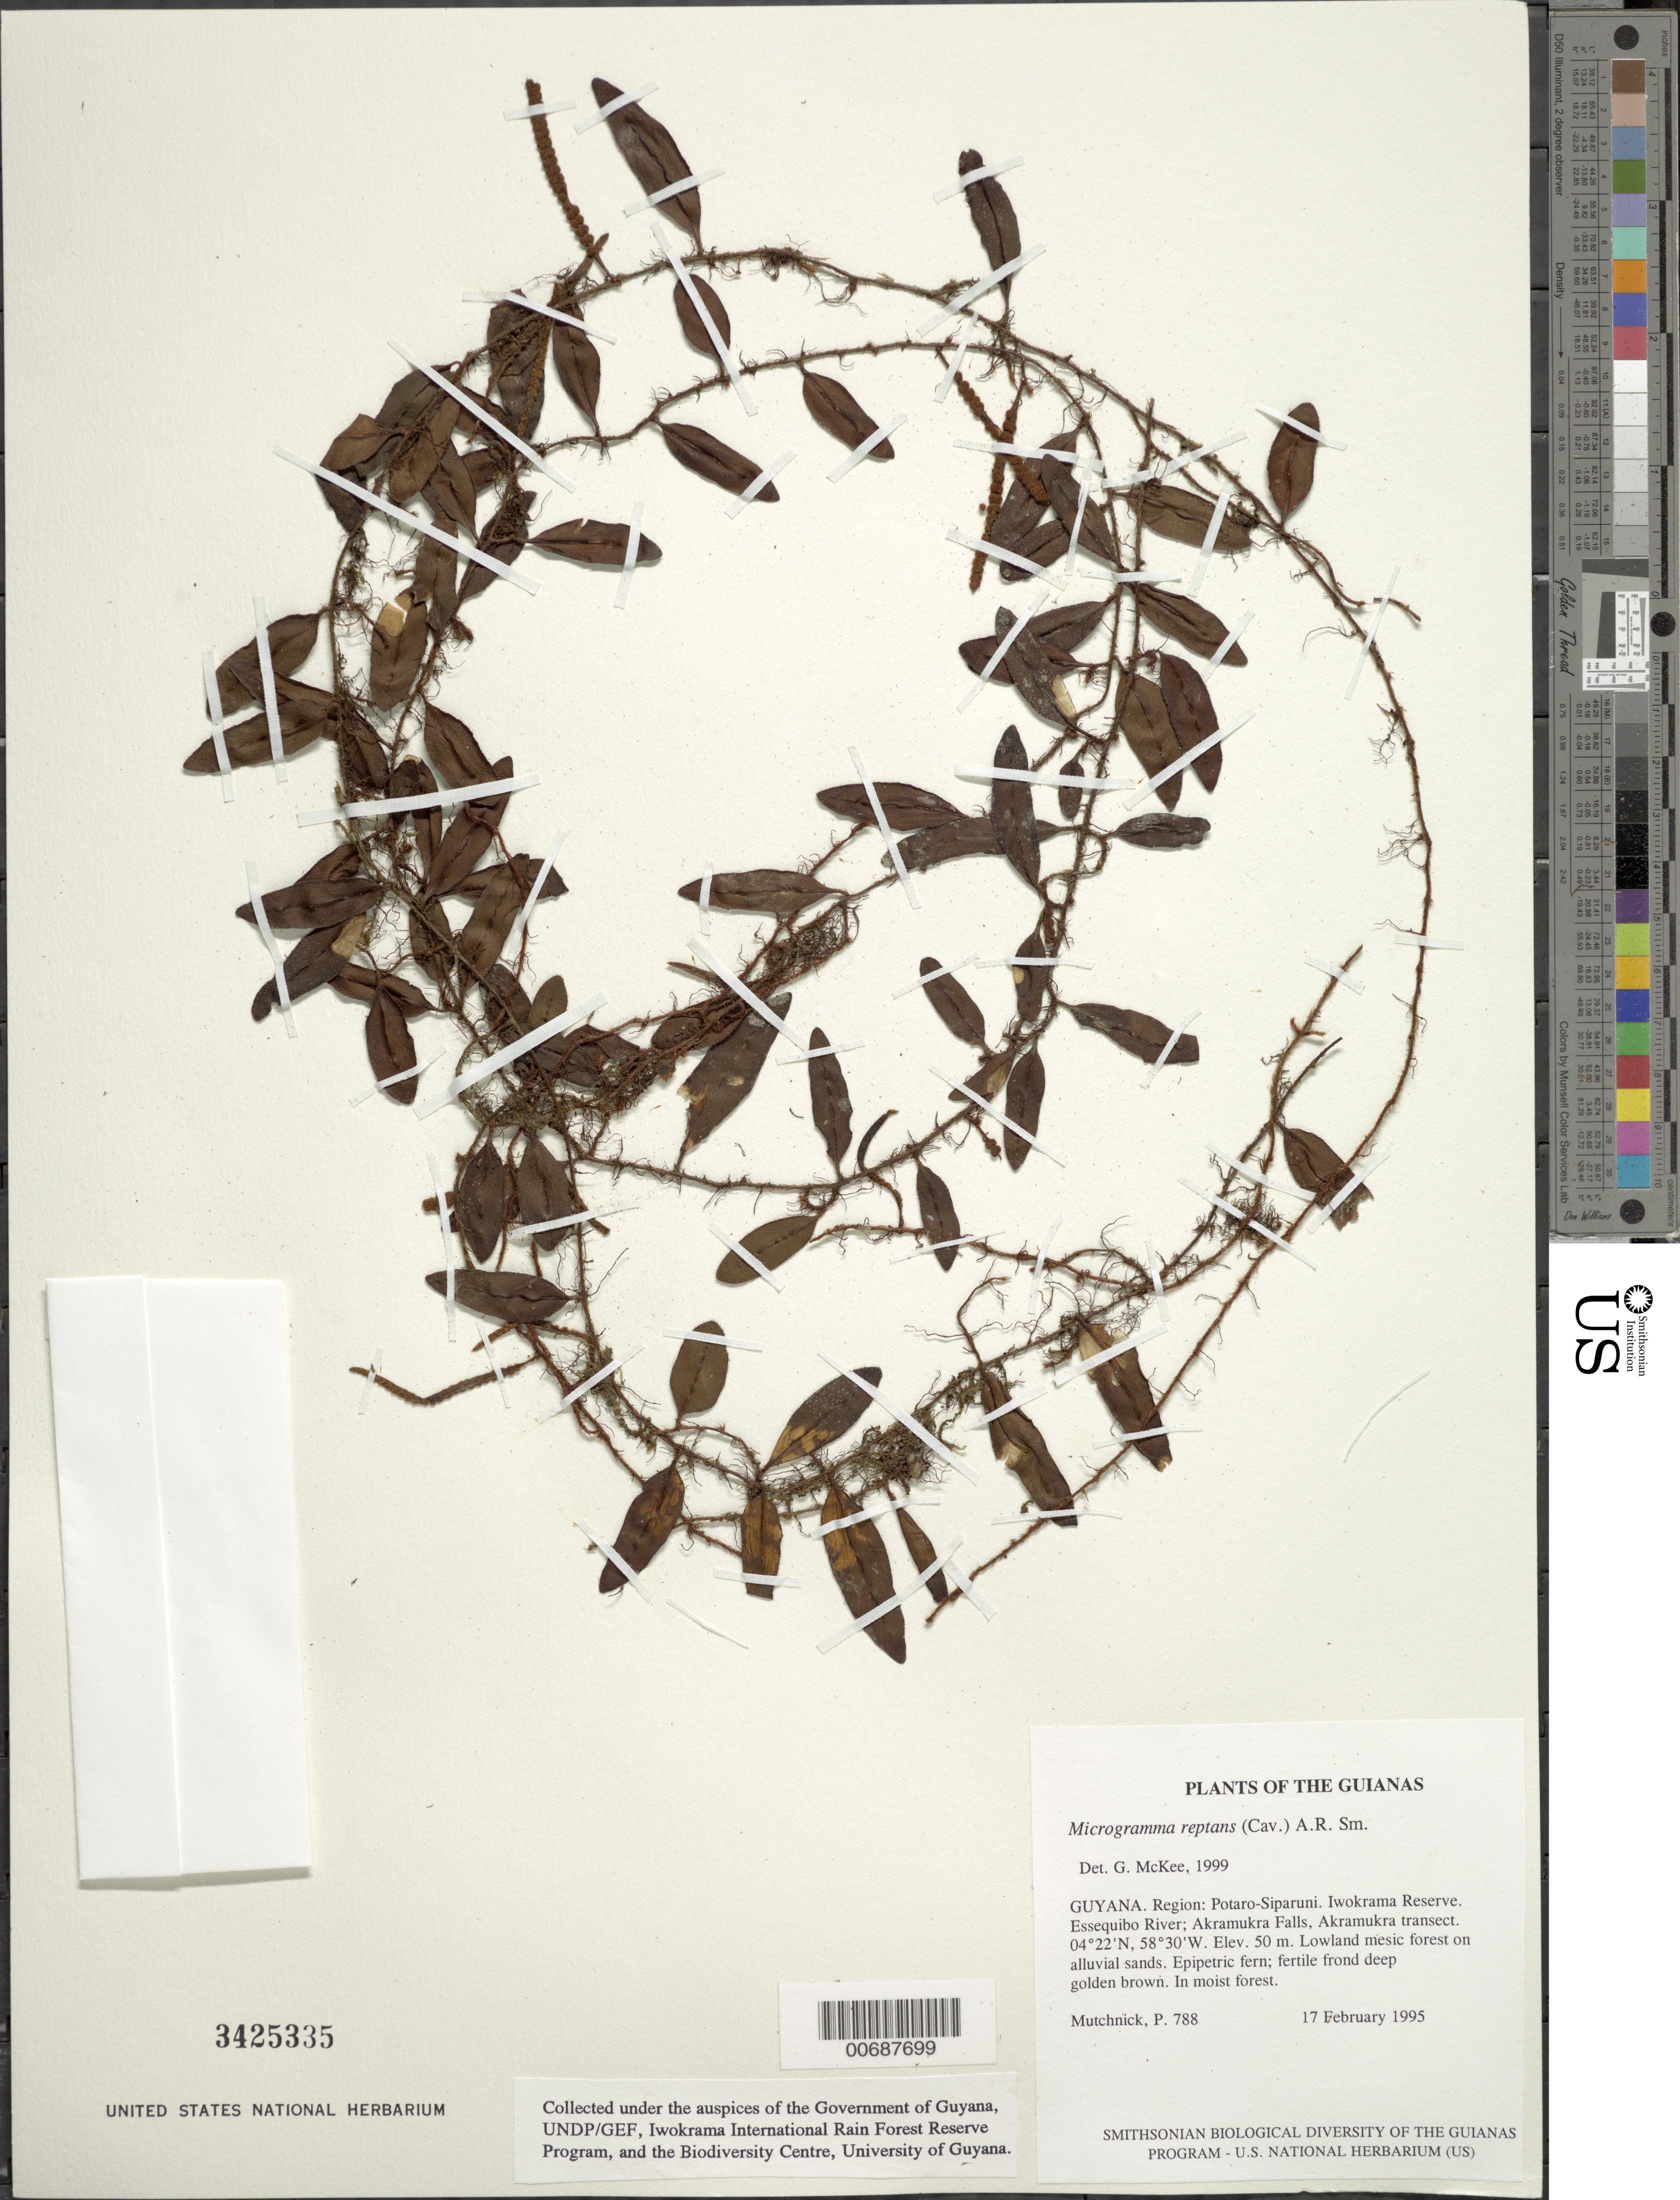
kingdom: Plantae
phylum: Tracheophyta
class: Polypodiopsida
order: Polypodiales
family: Polypodiaceae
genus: Microgramma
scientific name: Microgramma reptans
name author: (Cav.) A.R. Sm.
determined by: McKee, G. S., (US), NMNH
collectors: P. Mutchnick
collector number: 788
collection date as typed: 17 February 1995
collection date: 1995-02-17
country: Guyana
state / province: Potaro-Siparuni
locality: Iwokrama Reserve. Essequibo River; Akramukra Falls, Akramukra transect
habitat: Lowland mesic forest on alluvial sands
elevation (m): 50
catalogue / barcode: US 3425335